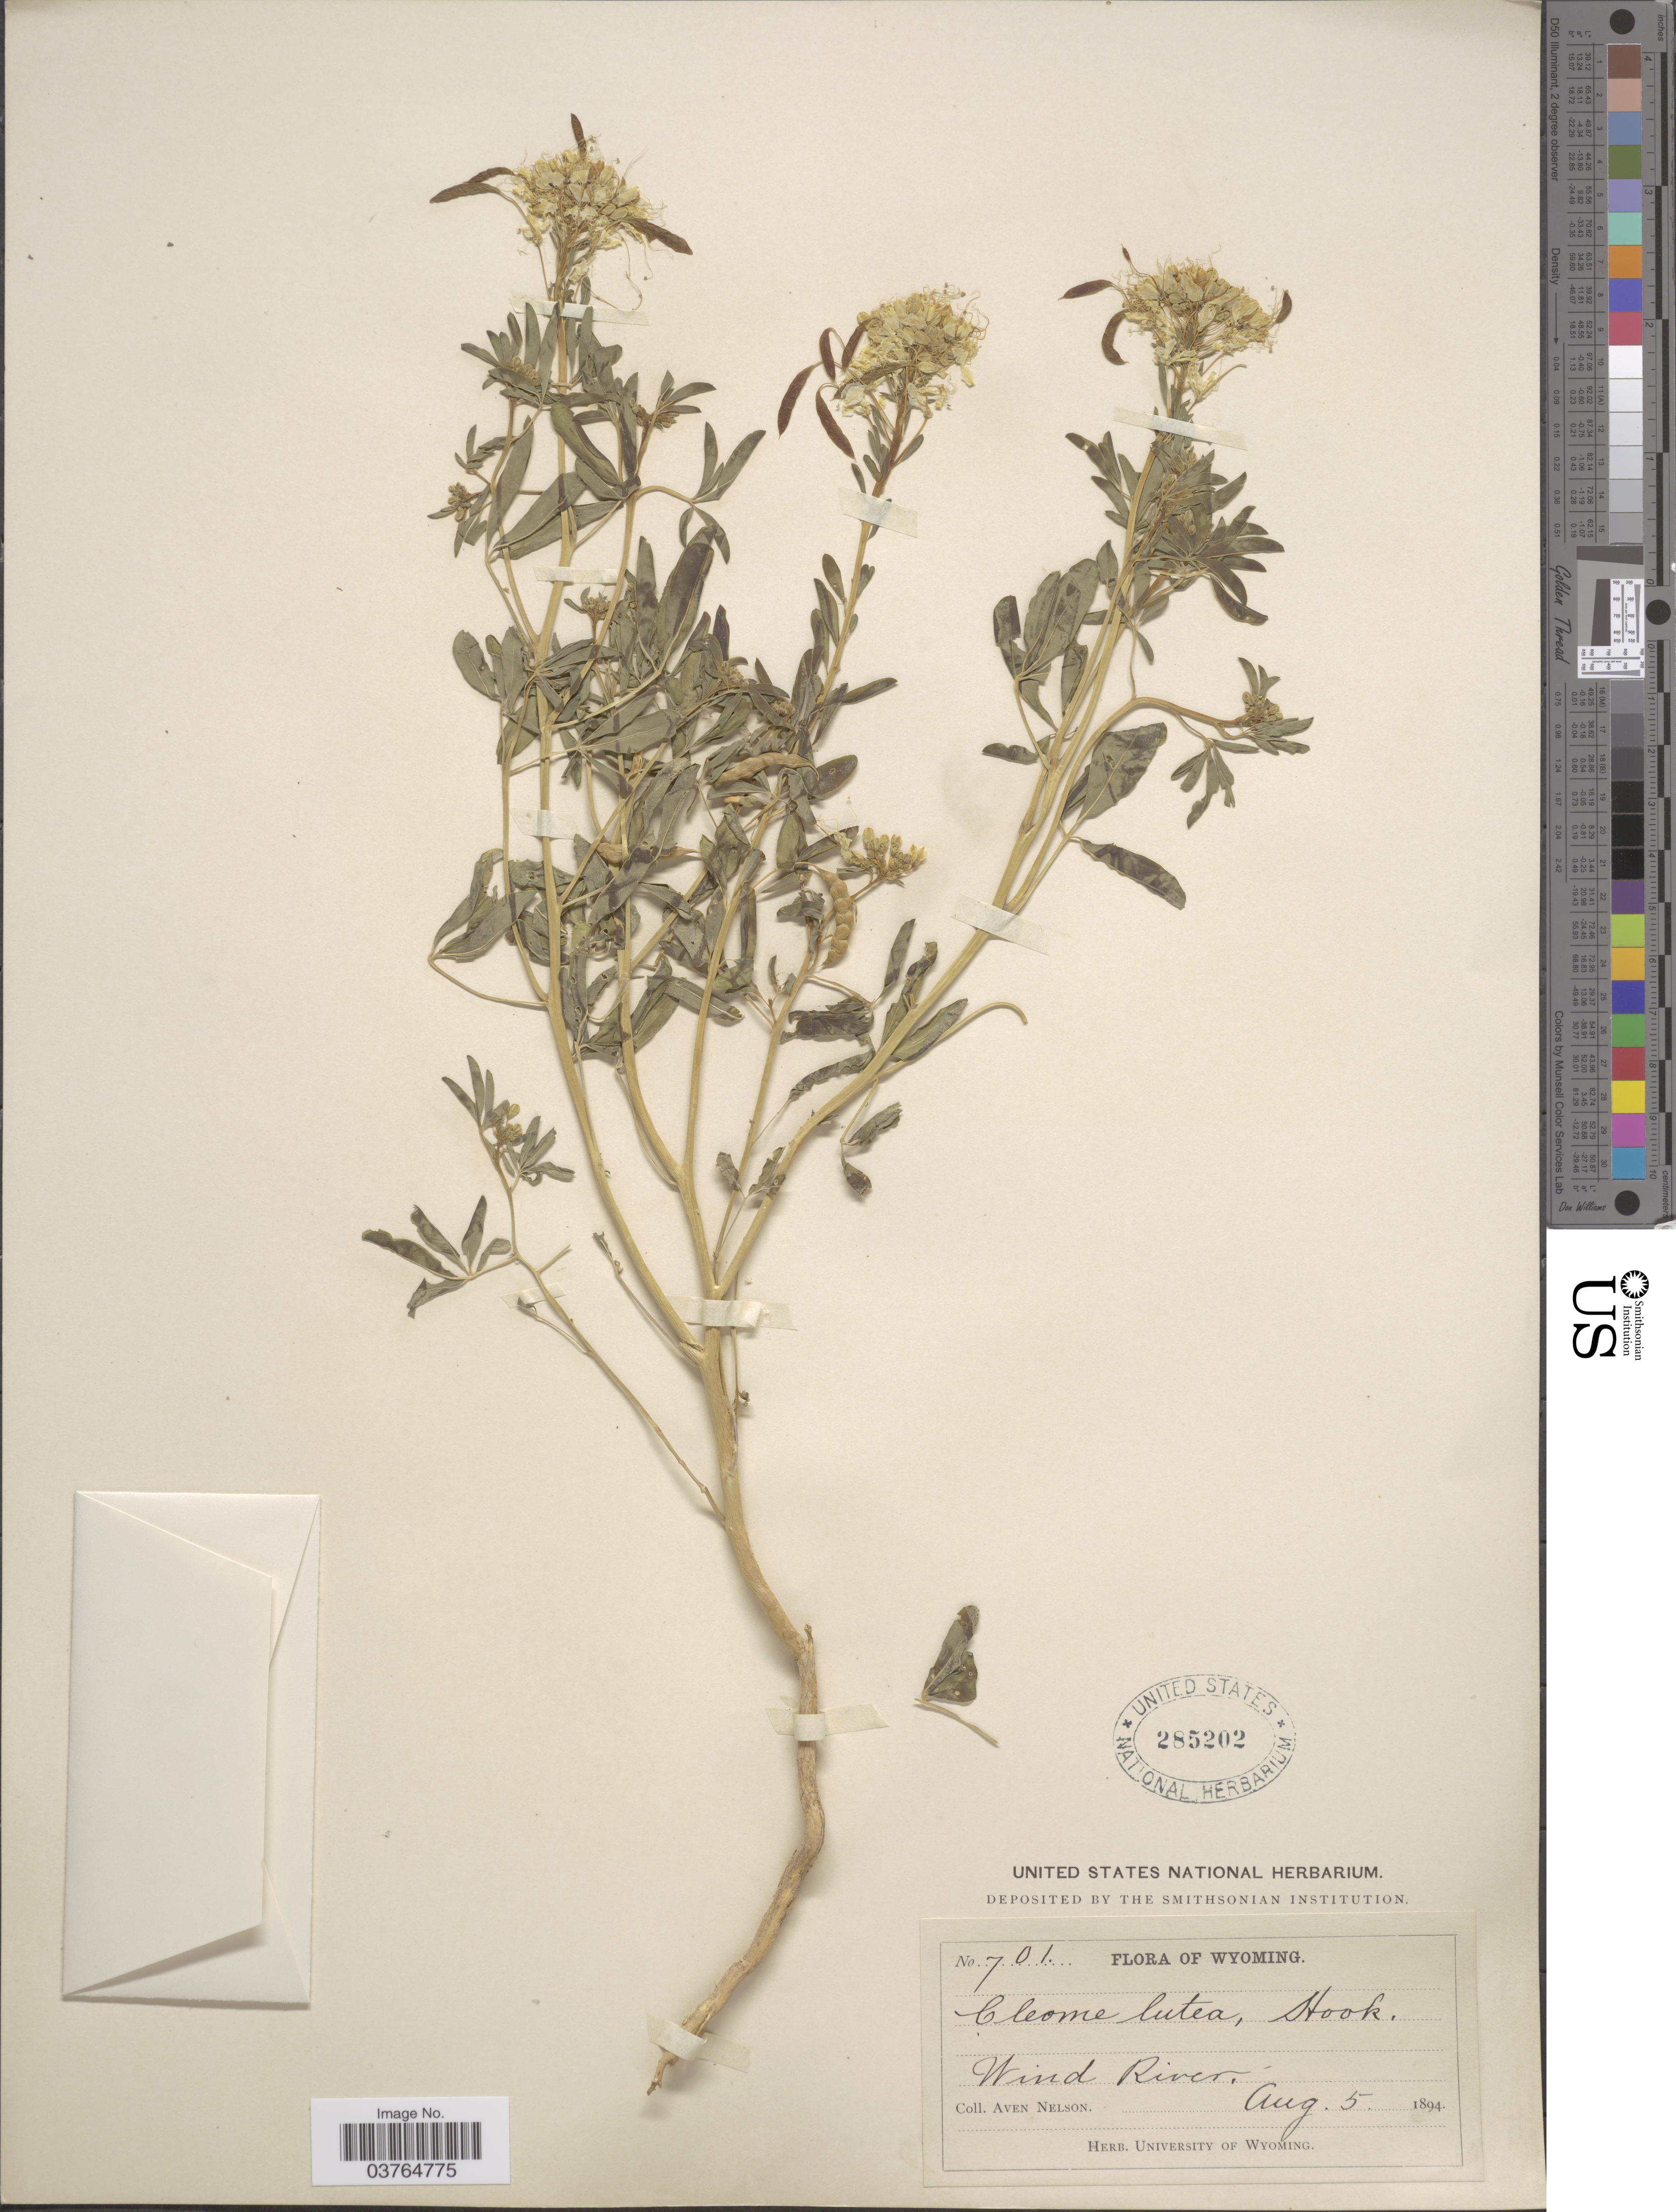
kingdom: Plantae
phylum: Tracheophyta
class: Magnoliopsida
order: Brassicales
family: Cleomaceae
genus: Cleomella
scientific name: Cleomella lutea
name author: (Hook.) Roalson & J.C. Hall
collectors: A. Nelson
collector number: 701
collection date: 1894-08-05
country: United States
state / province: Wyoming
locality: Wind River.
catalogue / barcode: US 285202